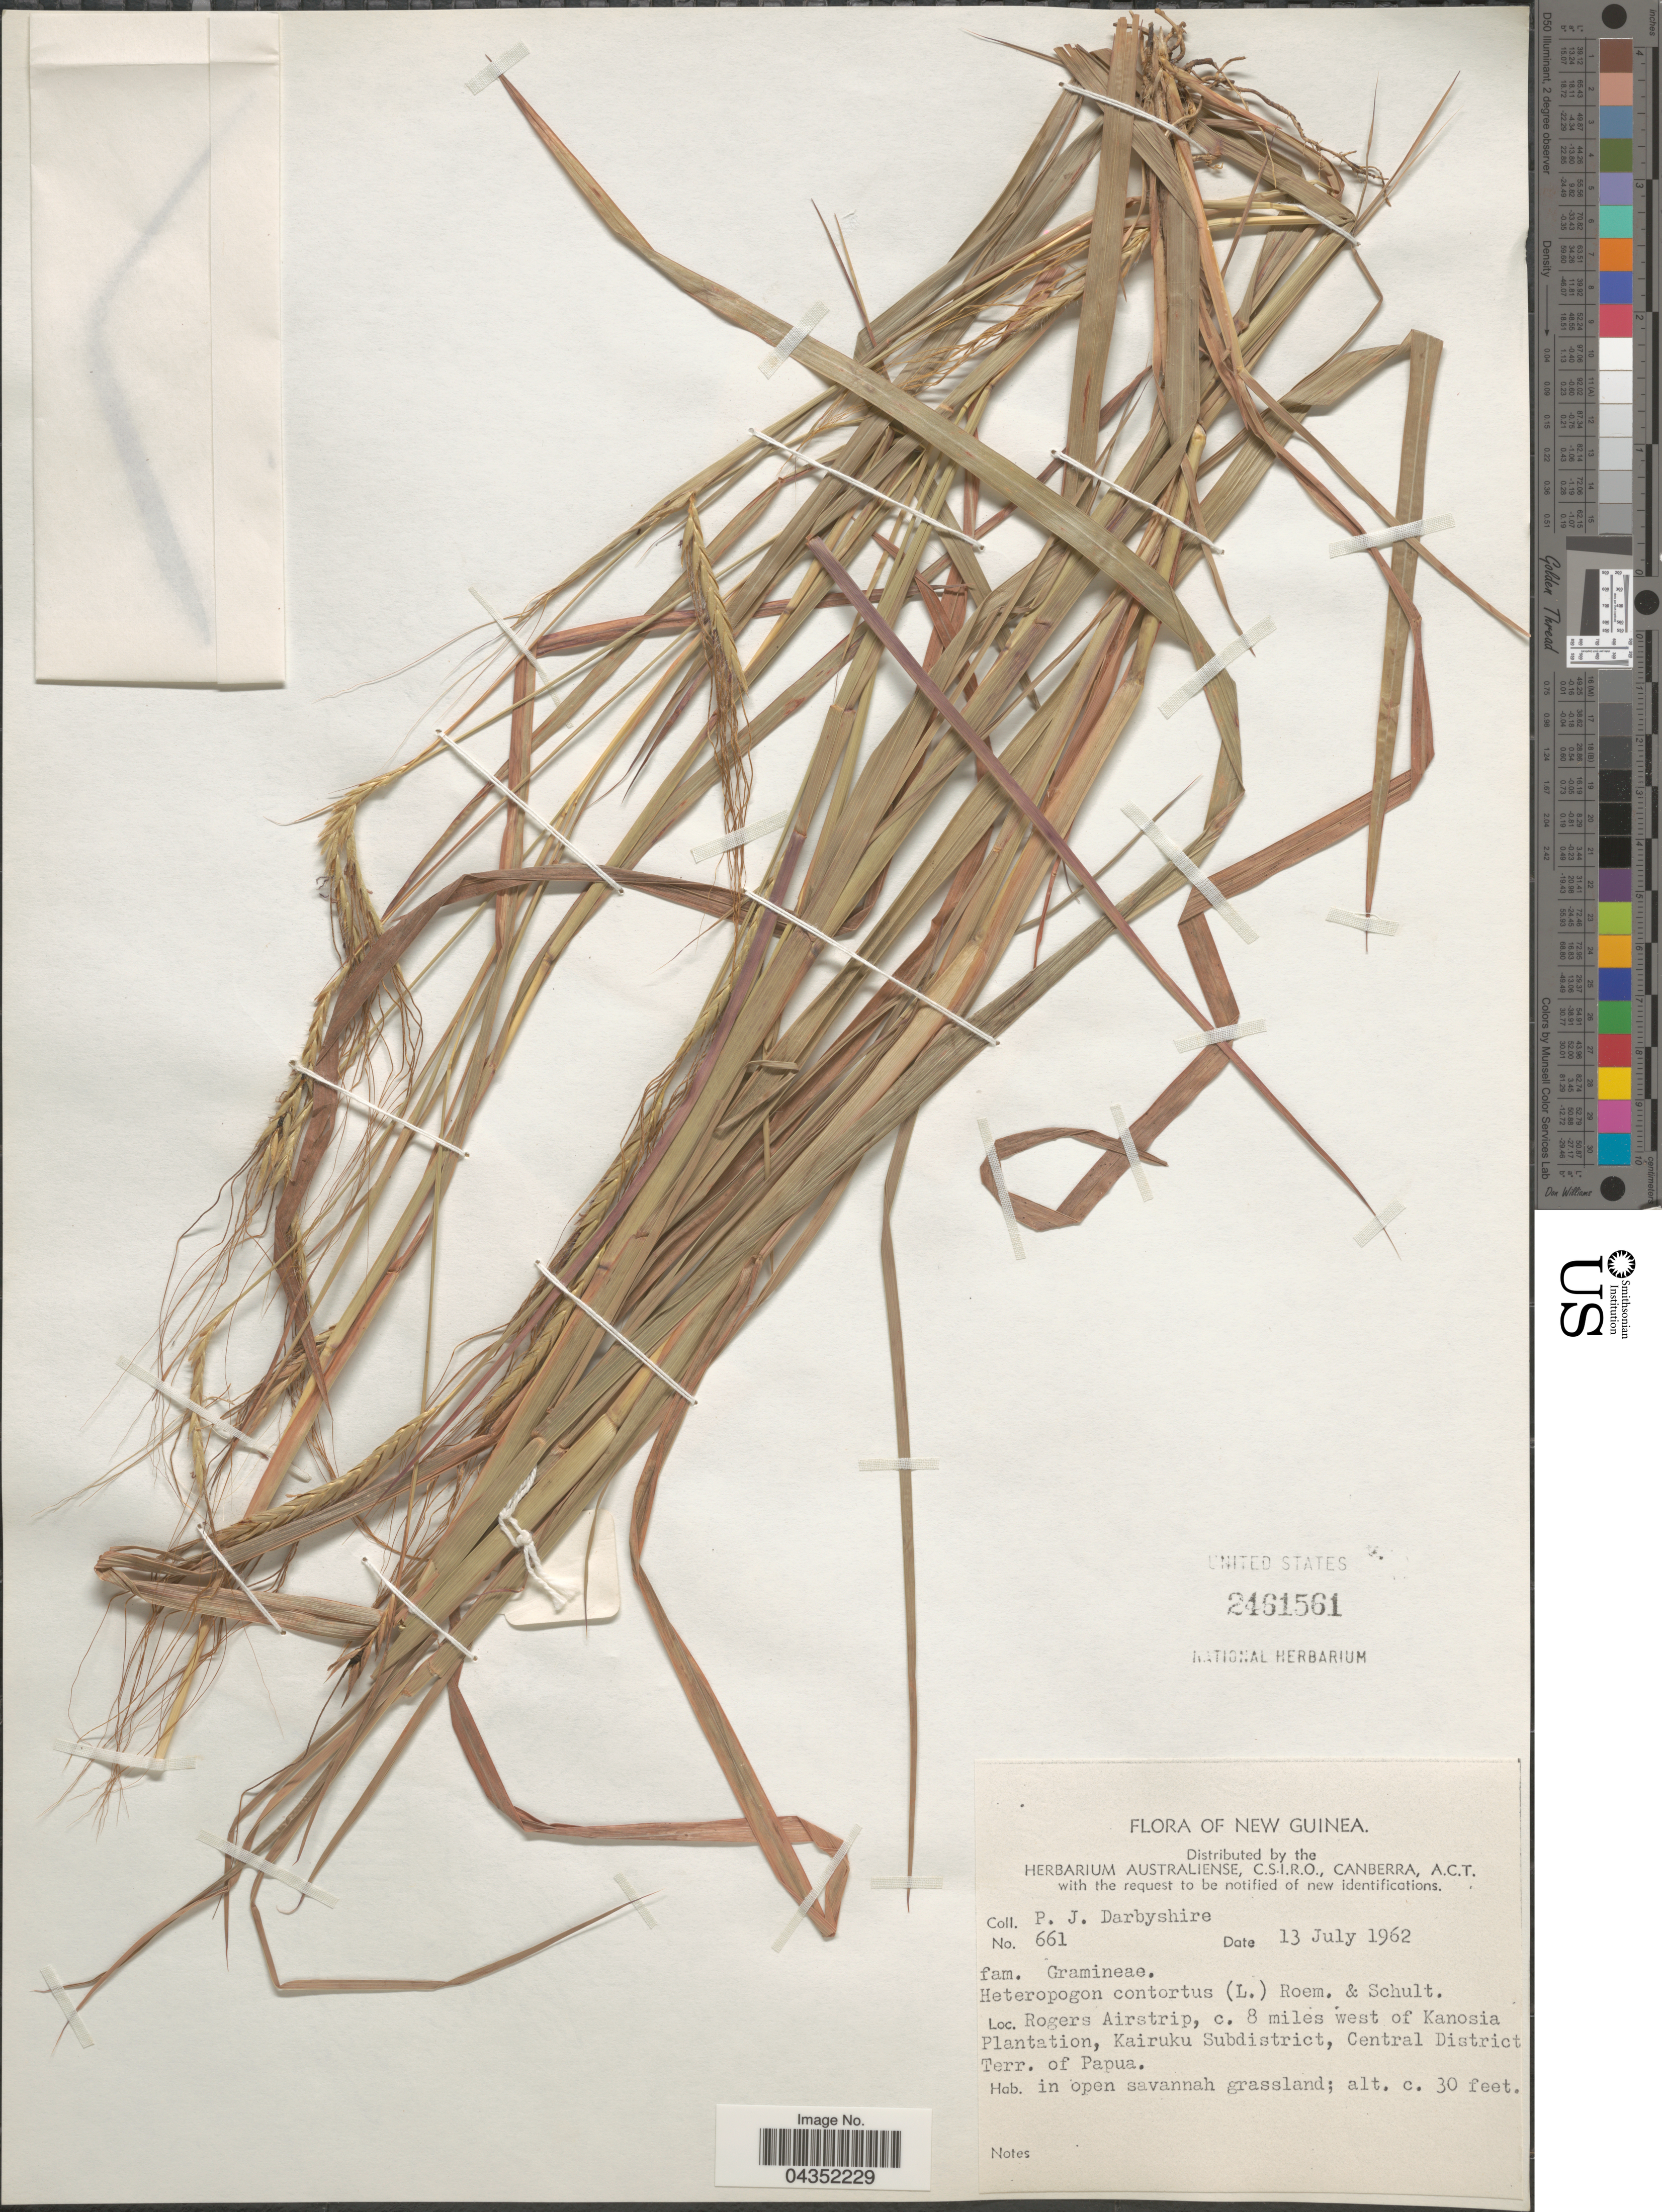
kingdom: Plantae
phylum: Tracheophyta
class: Liliopsida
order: Poales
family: Poaceae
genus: Heteropogon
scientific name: Heteropogon contortus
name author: (L.) P. Beauv. ex Roem. & Schult.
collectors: P. Darbyshire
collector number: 661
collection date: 1962-07-13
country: Papua New Guinea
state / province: Central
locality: New Guinea. Rogers Airstrip, c. 8 miles west of Kanosia Plantation, Kairuku Subdistrict, Central District. Terr. of Papua.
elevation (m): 9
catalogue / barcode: US 2461561